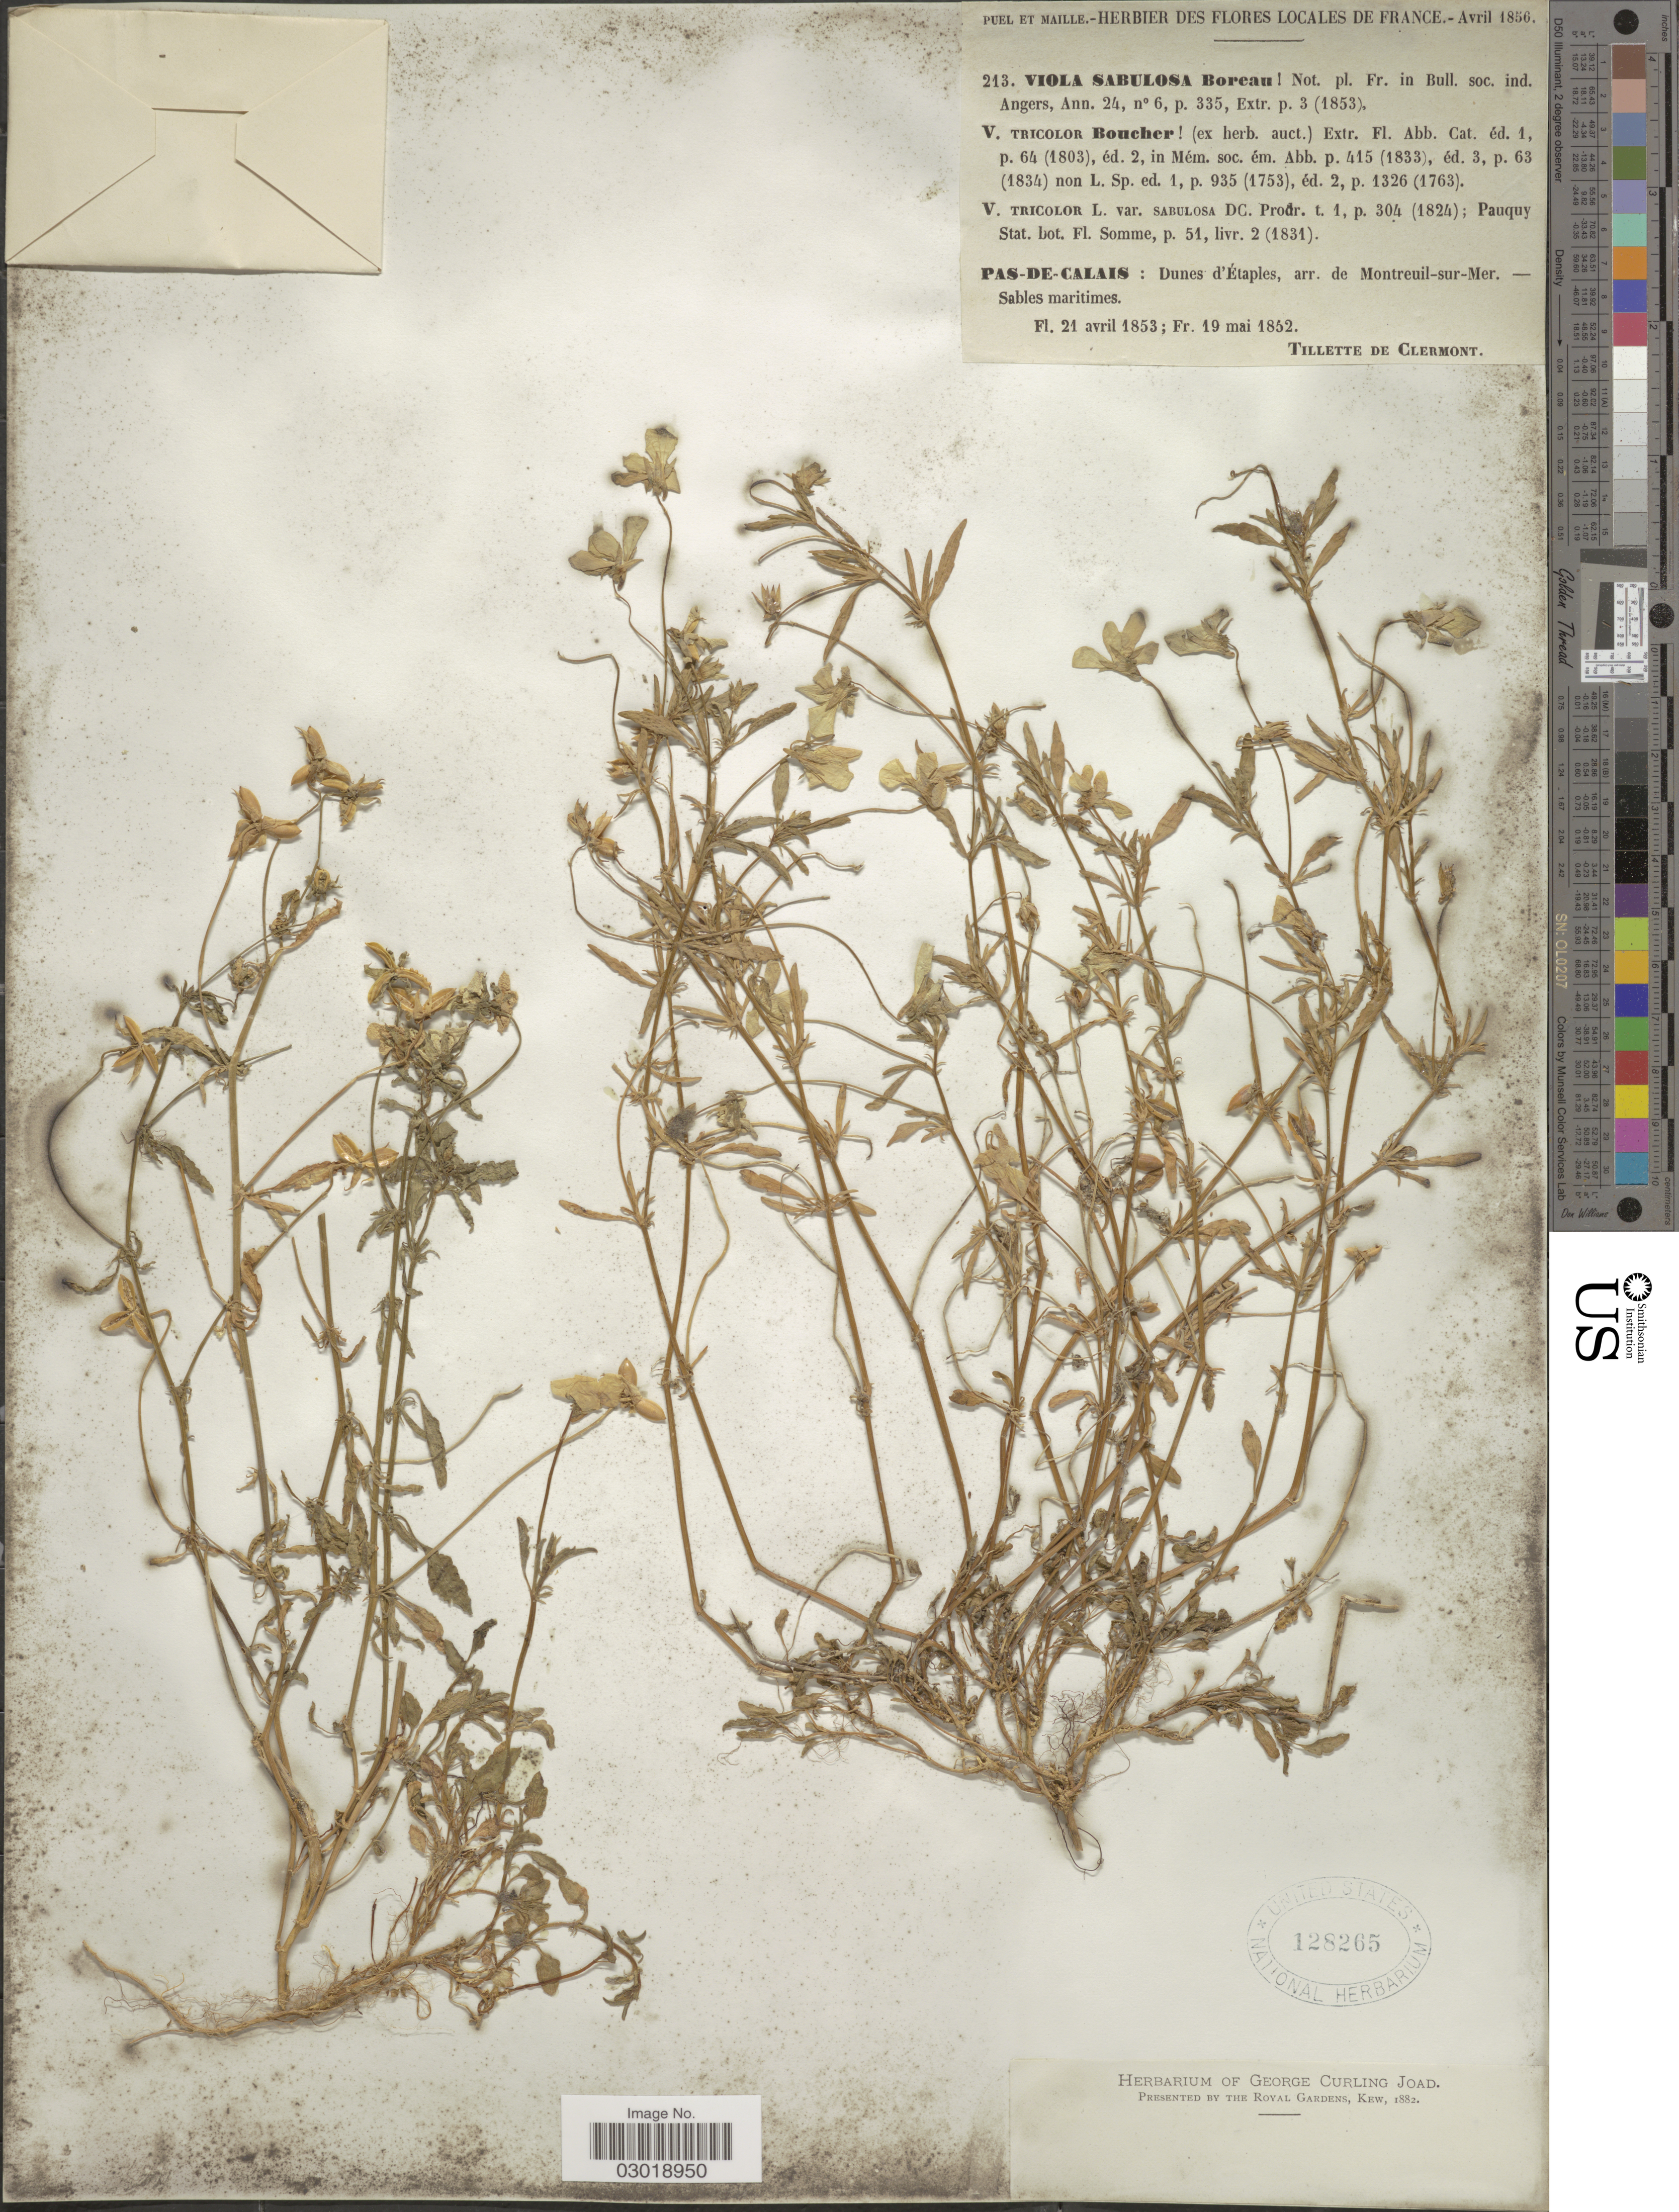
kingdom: Plantae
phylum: Tracheophyta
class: Magnoliopsida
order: Malpighiales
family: Violaceae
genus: Viola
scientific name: Viola sabulosa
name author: Boreau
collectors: T. De Clermont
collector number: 213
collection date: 1852-05-19/1853-04-21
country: France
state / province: Hauts-de-France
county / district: Pas-de-Calais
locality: Pas-de-Calais: Dunes d'Étaples, arr. de Montreuil-sur-Mer.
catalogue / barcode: US 128265